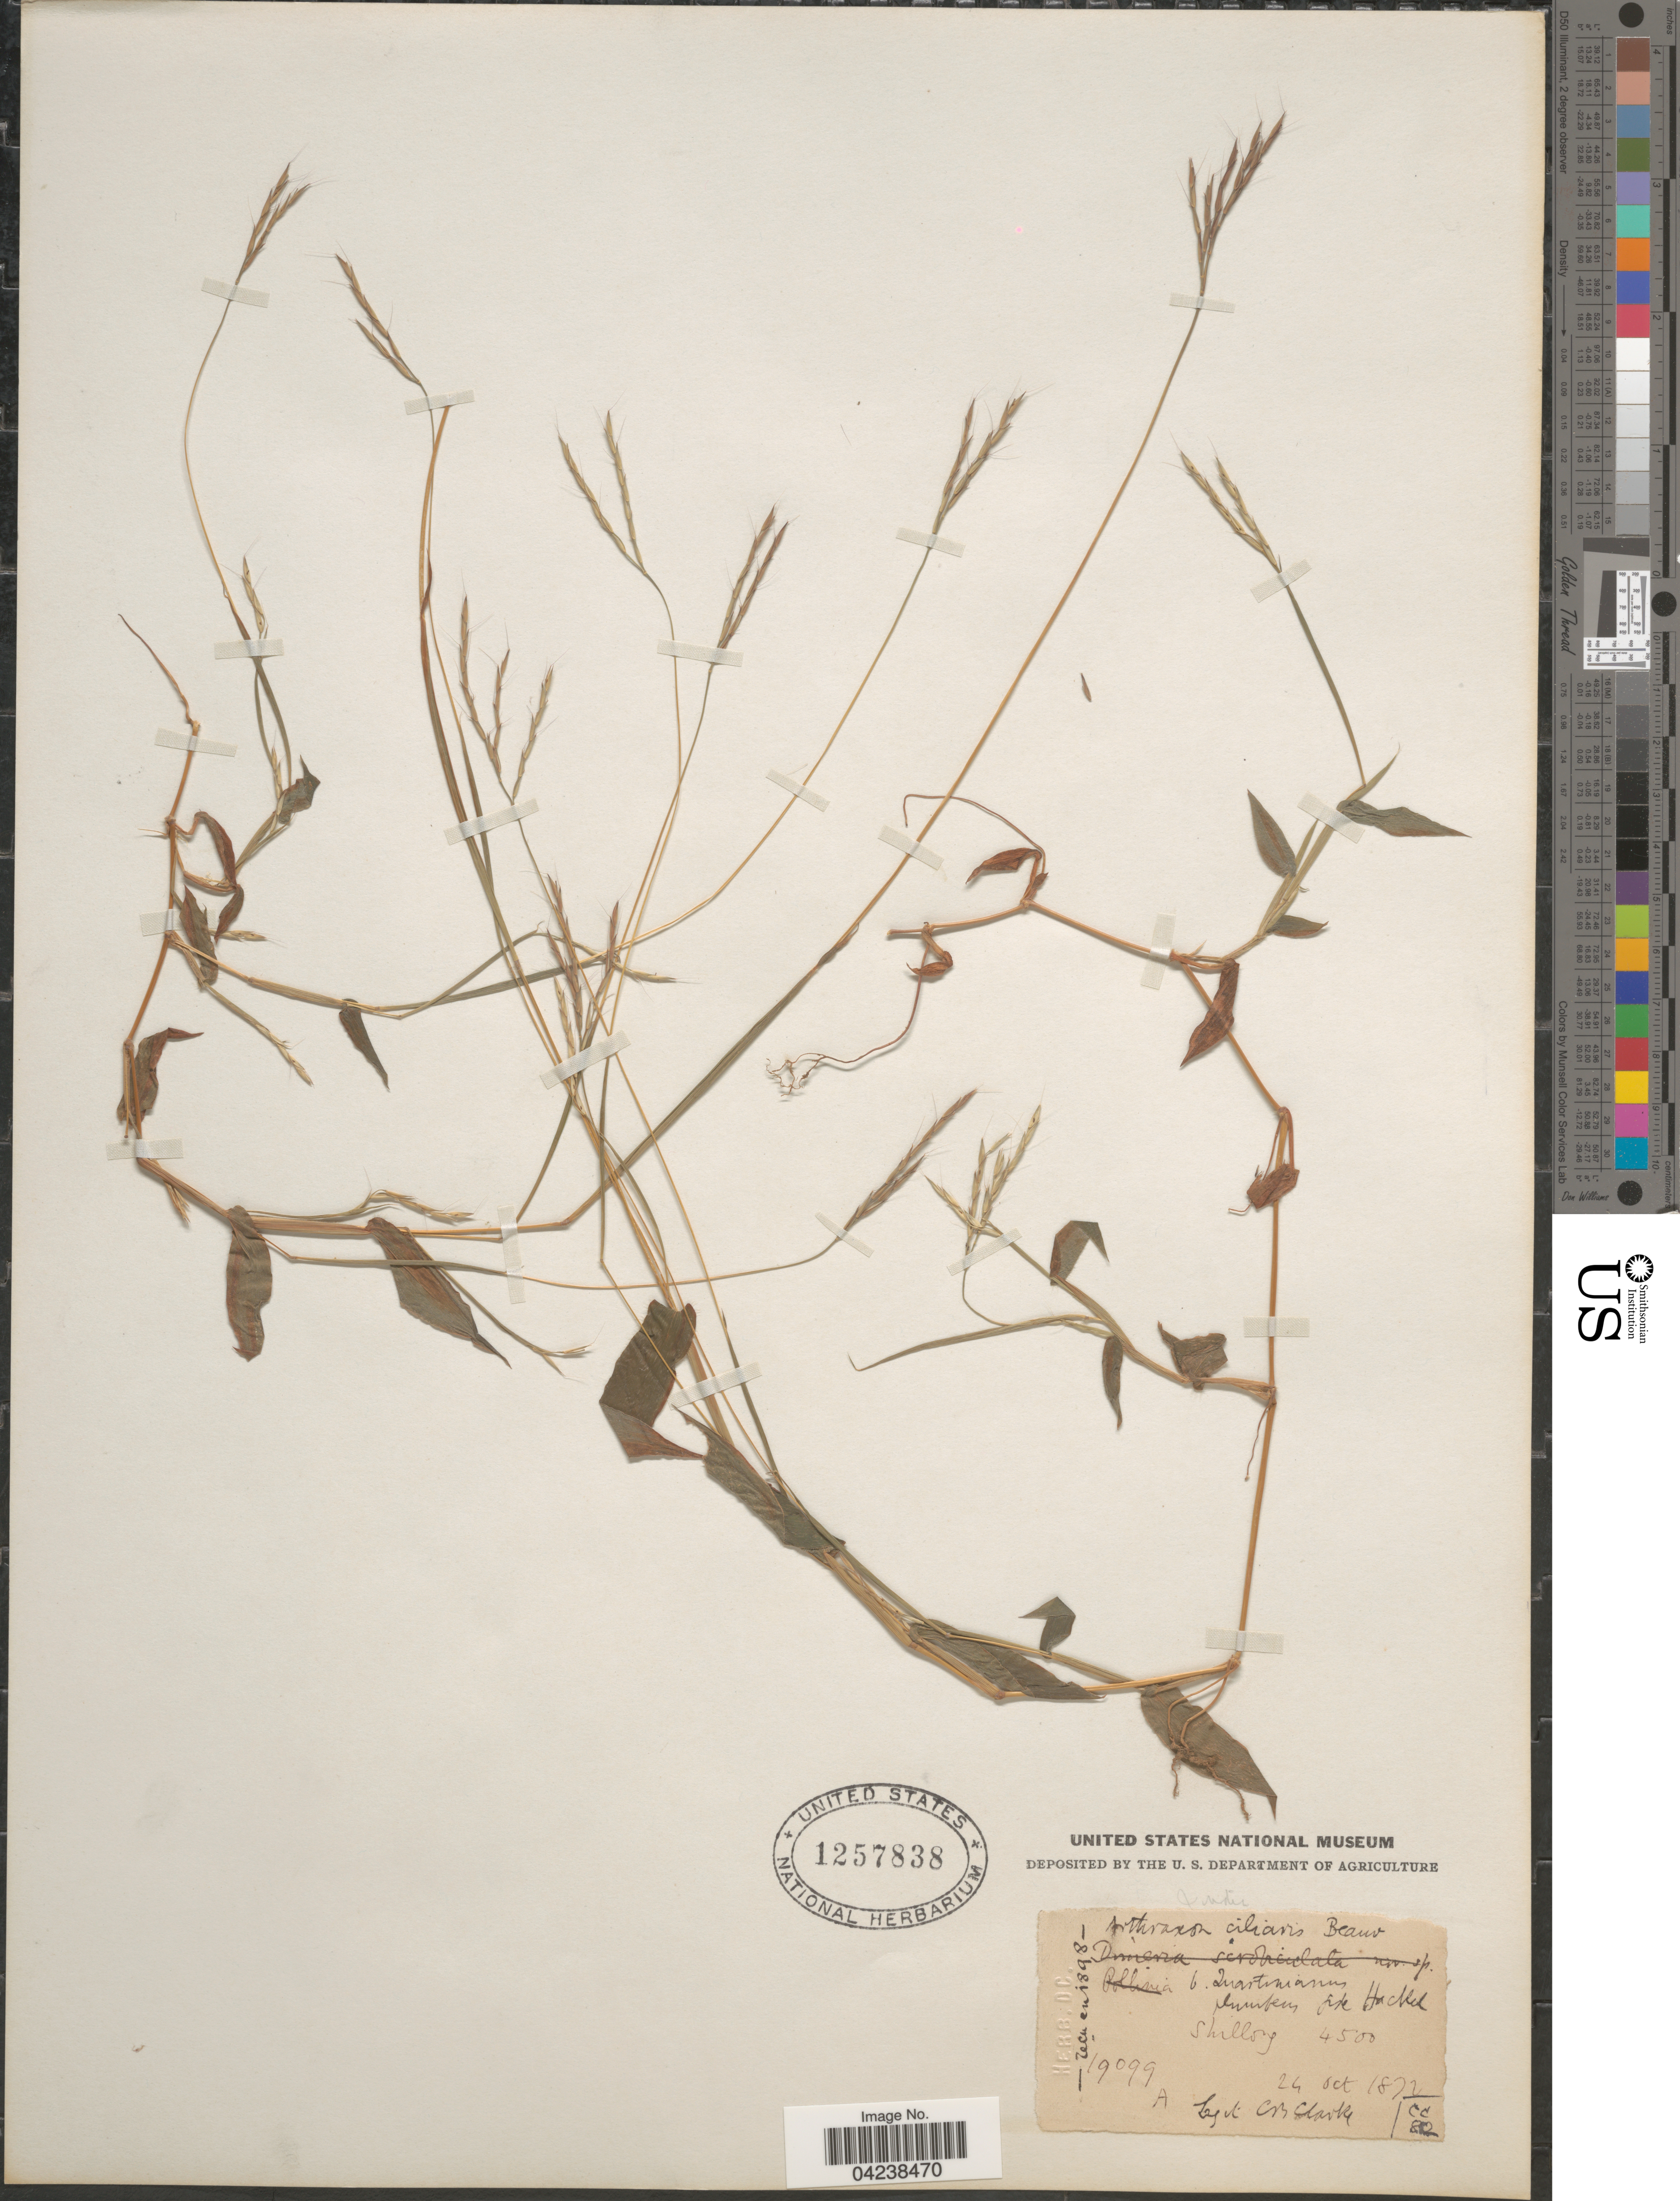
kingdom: Plantae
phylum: Tracheophyta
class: Liliopsida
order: Poales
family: Poaceae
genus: Arthraxon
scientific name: Arthraxon hispidus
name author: (Thunb.) Makino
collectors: C. B. Clarke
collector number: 19099A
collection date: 1872-10-24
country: India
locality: Shillong.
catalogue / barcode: US 1257838